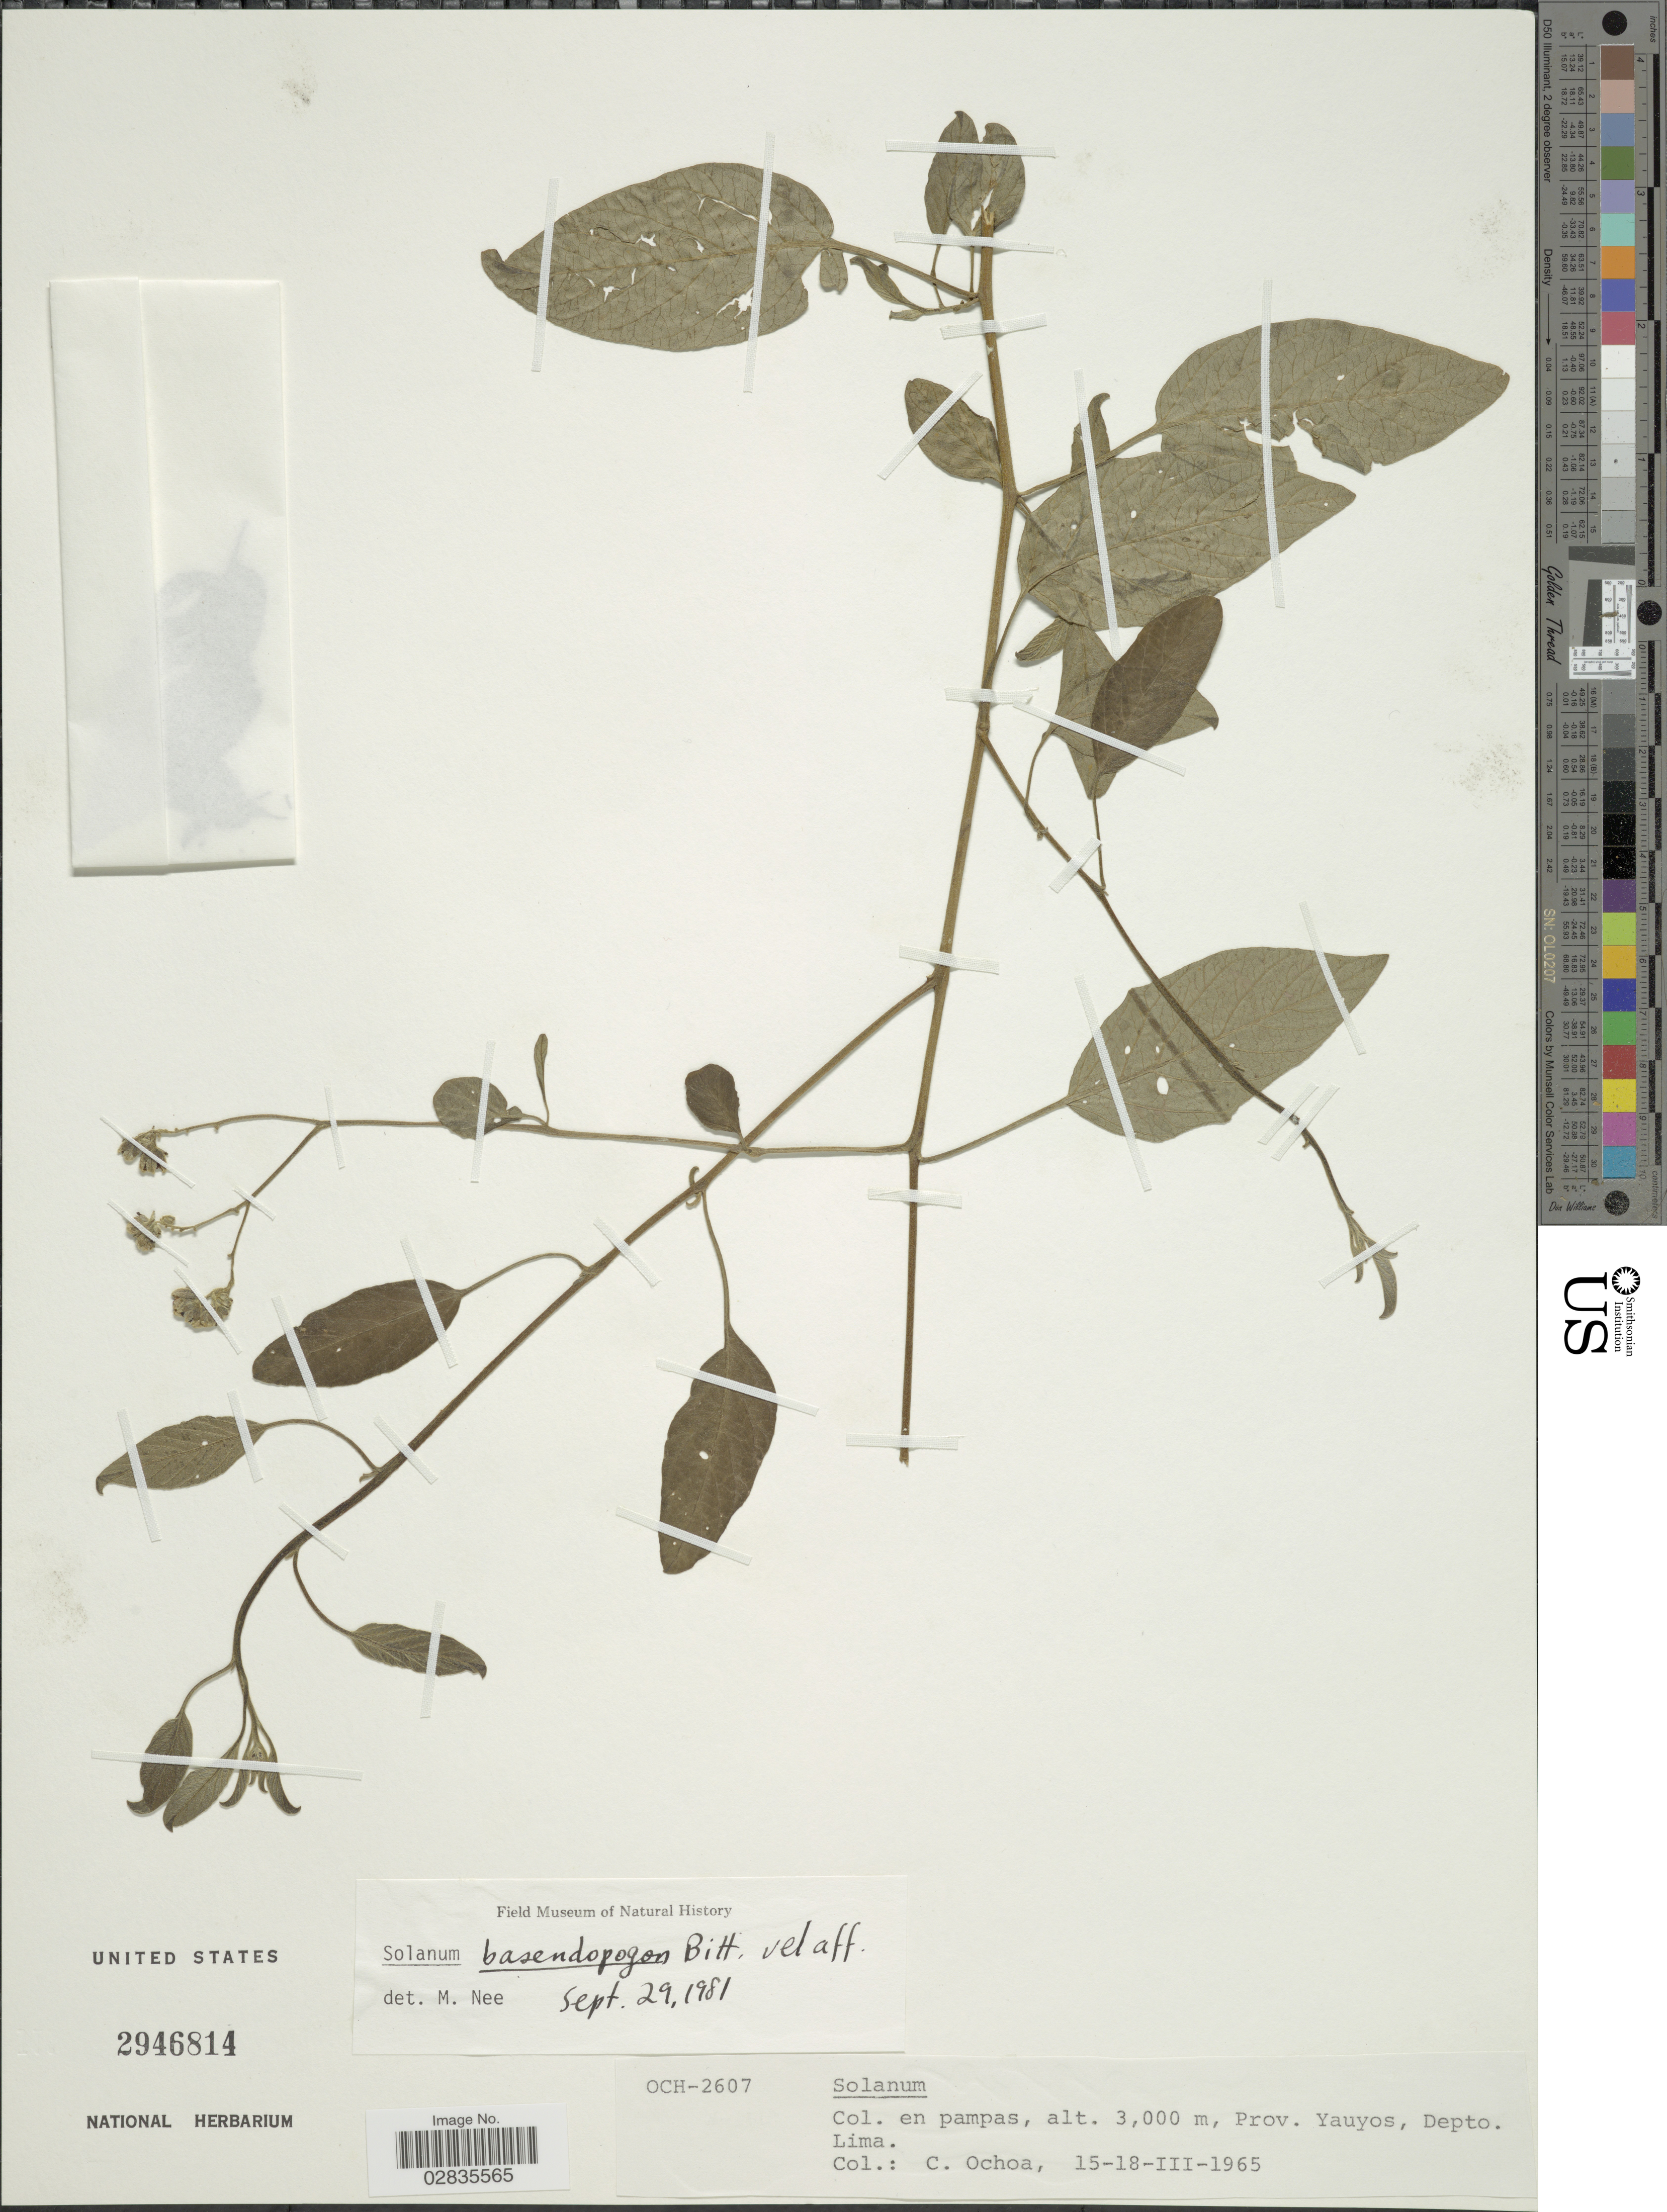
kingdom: Plantae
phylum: Tracheophyta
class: Magnoliopsida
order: Solanales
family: Solanaceae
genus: Solanum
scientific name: Solanum basendopogon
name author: Bitter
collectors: C. Ochoa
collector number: OCH-2607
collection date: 1965-03-15/1965-03-18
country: Peru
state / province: Lima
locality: En pampas, Prov. Yauyos, Depto. Lima.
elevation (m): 3000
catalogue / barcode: US 2946814